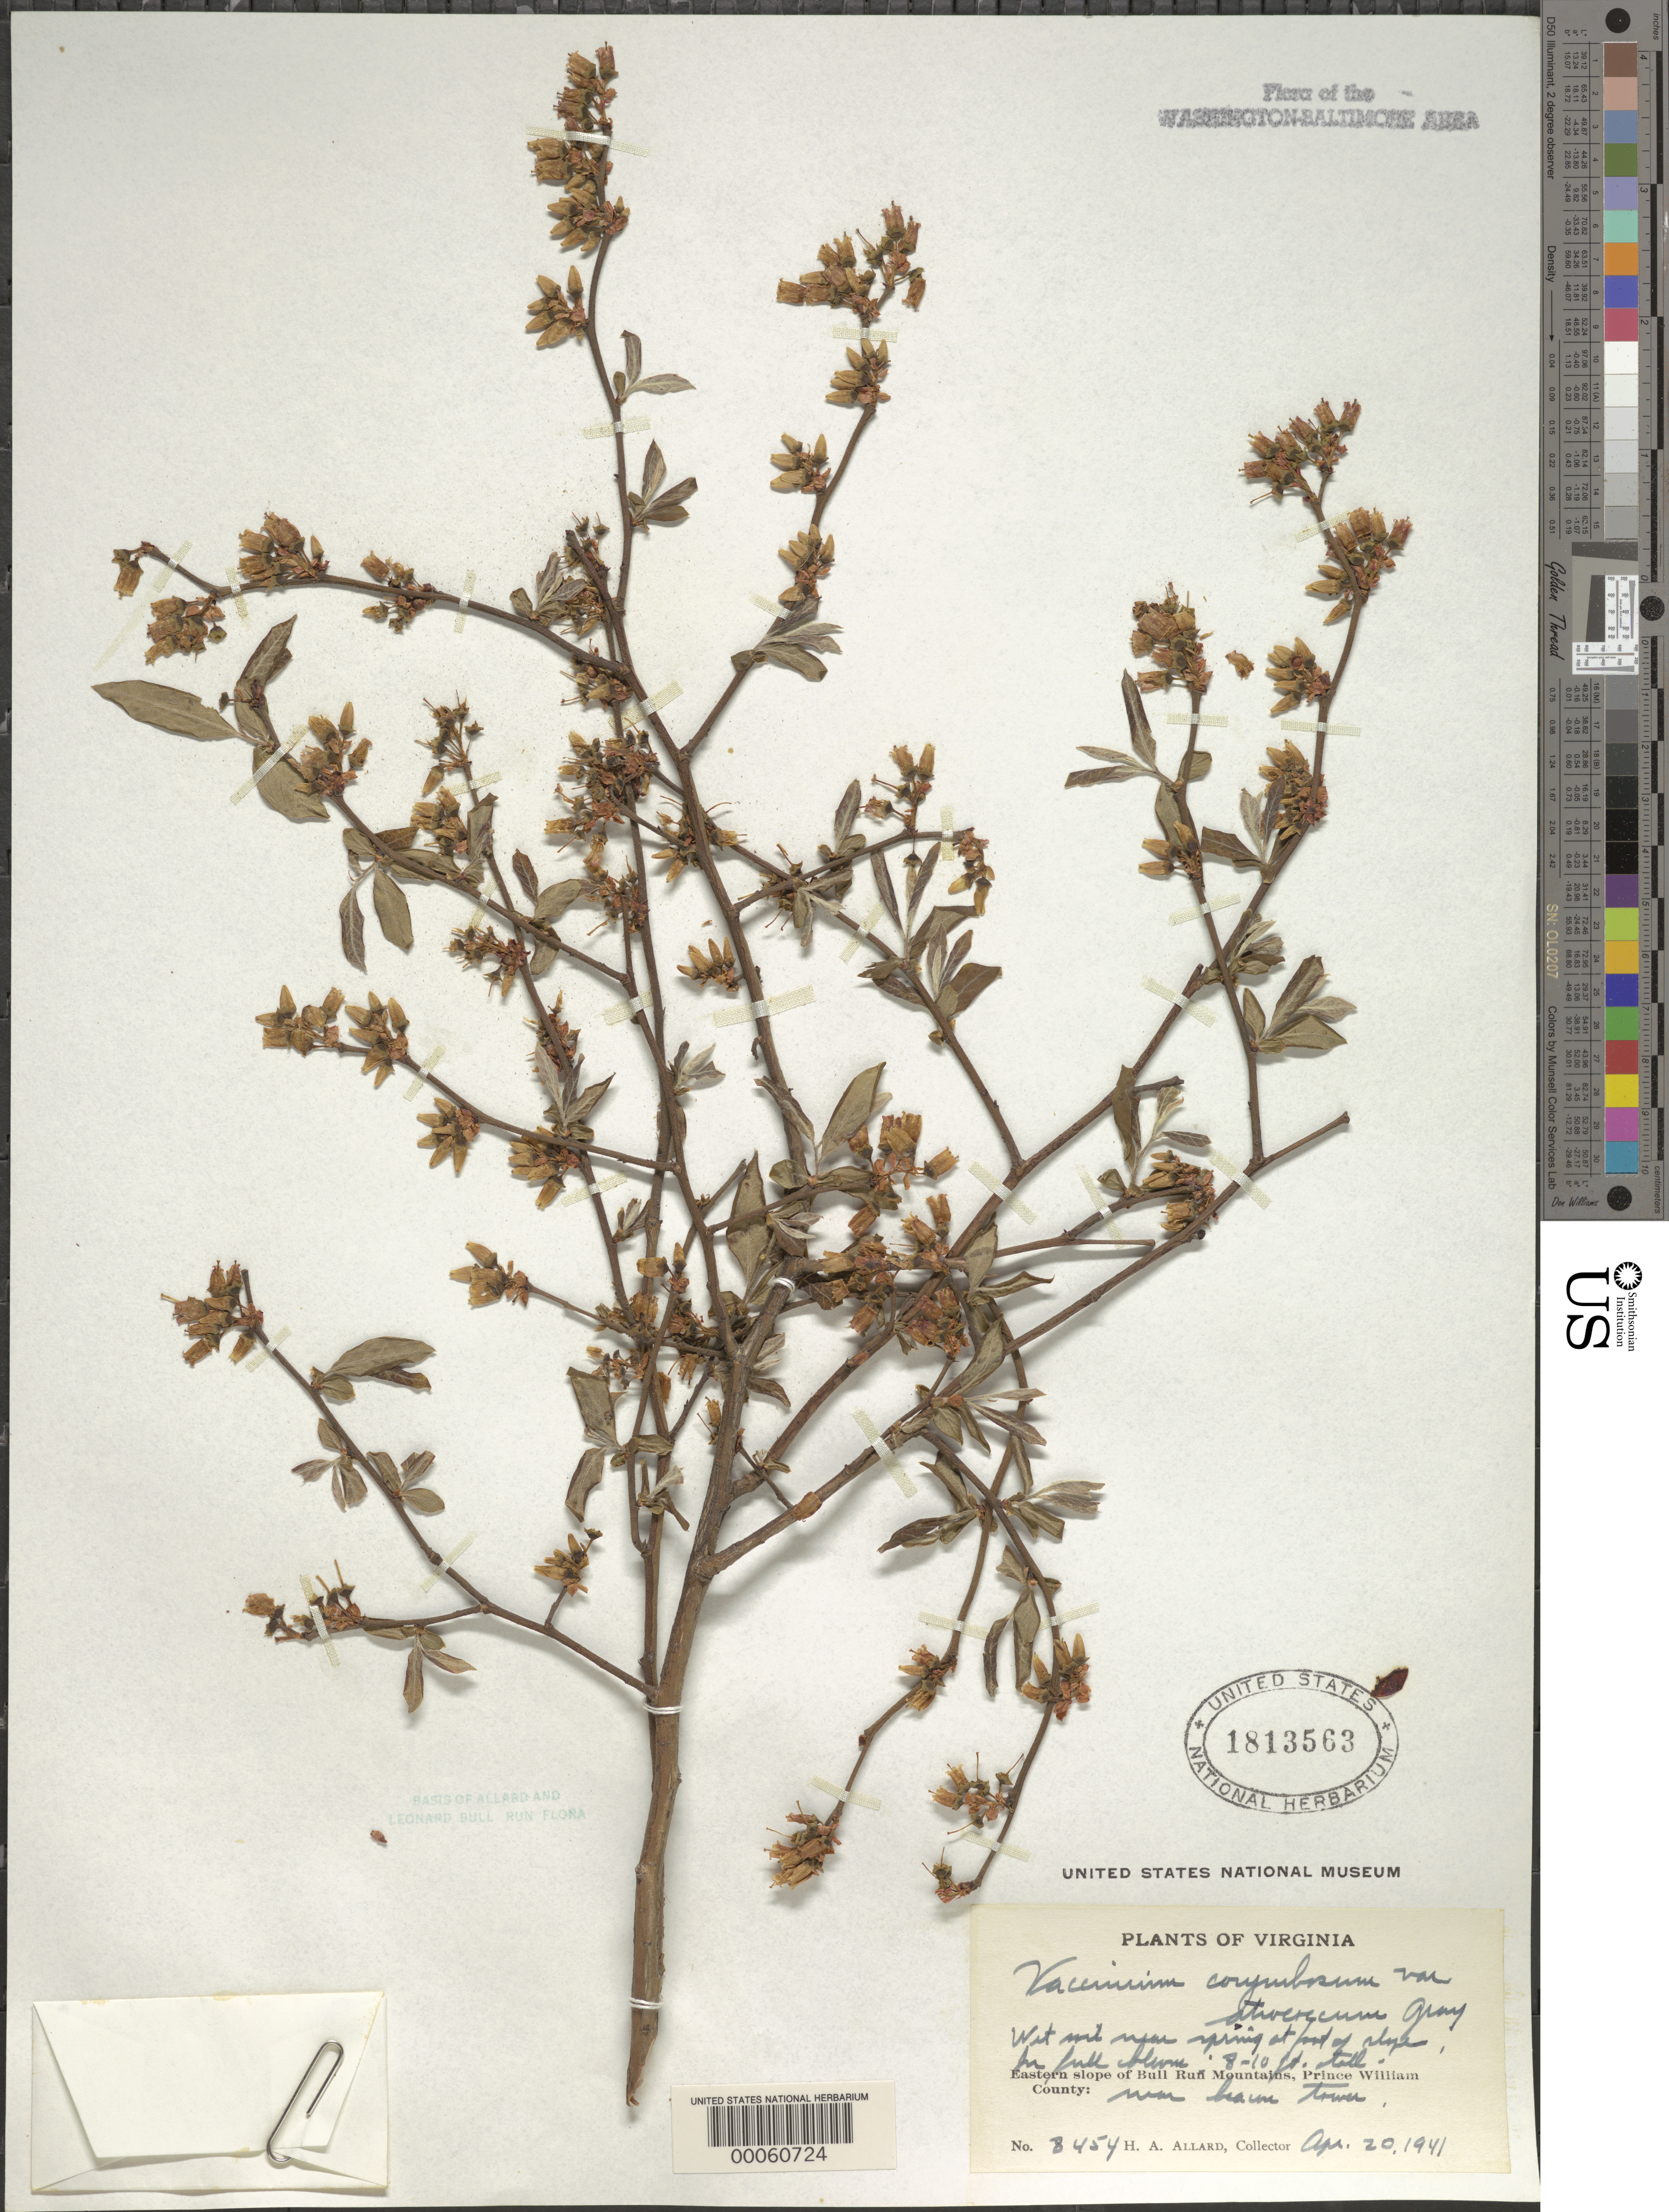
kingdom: Plantae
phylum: Tracheophyta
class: Magnoliopsida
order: Ericales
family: Ericaceae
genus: Vaccinium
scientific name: Vaccinium corymbosum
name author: L.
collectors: H. A. Allard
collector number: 8454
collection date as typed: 20 Apr 1941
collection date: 1941-04-20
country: United States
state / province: Virginia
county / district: Prince William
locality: E slope of Bull Run Mountain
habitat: Wet soil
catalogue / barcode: US 1813563